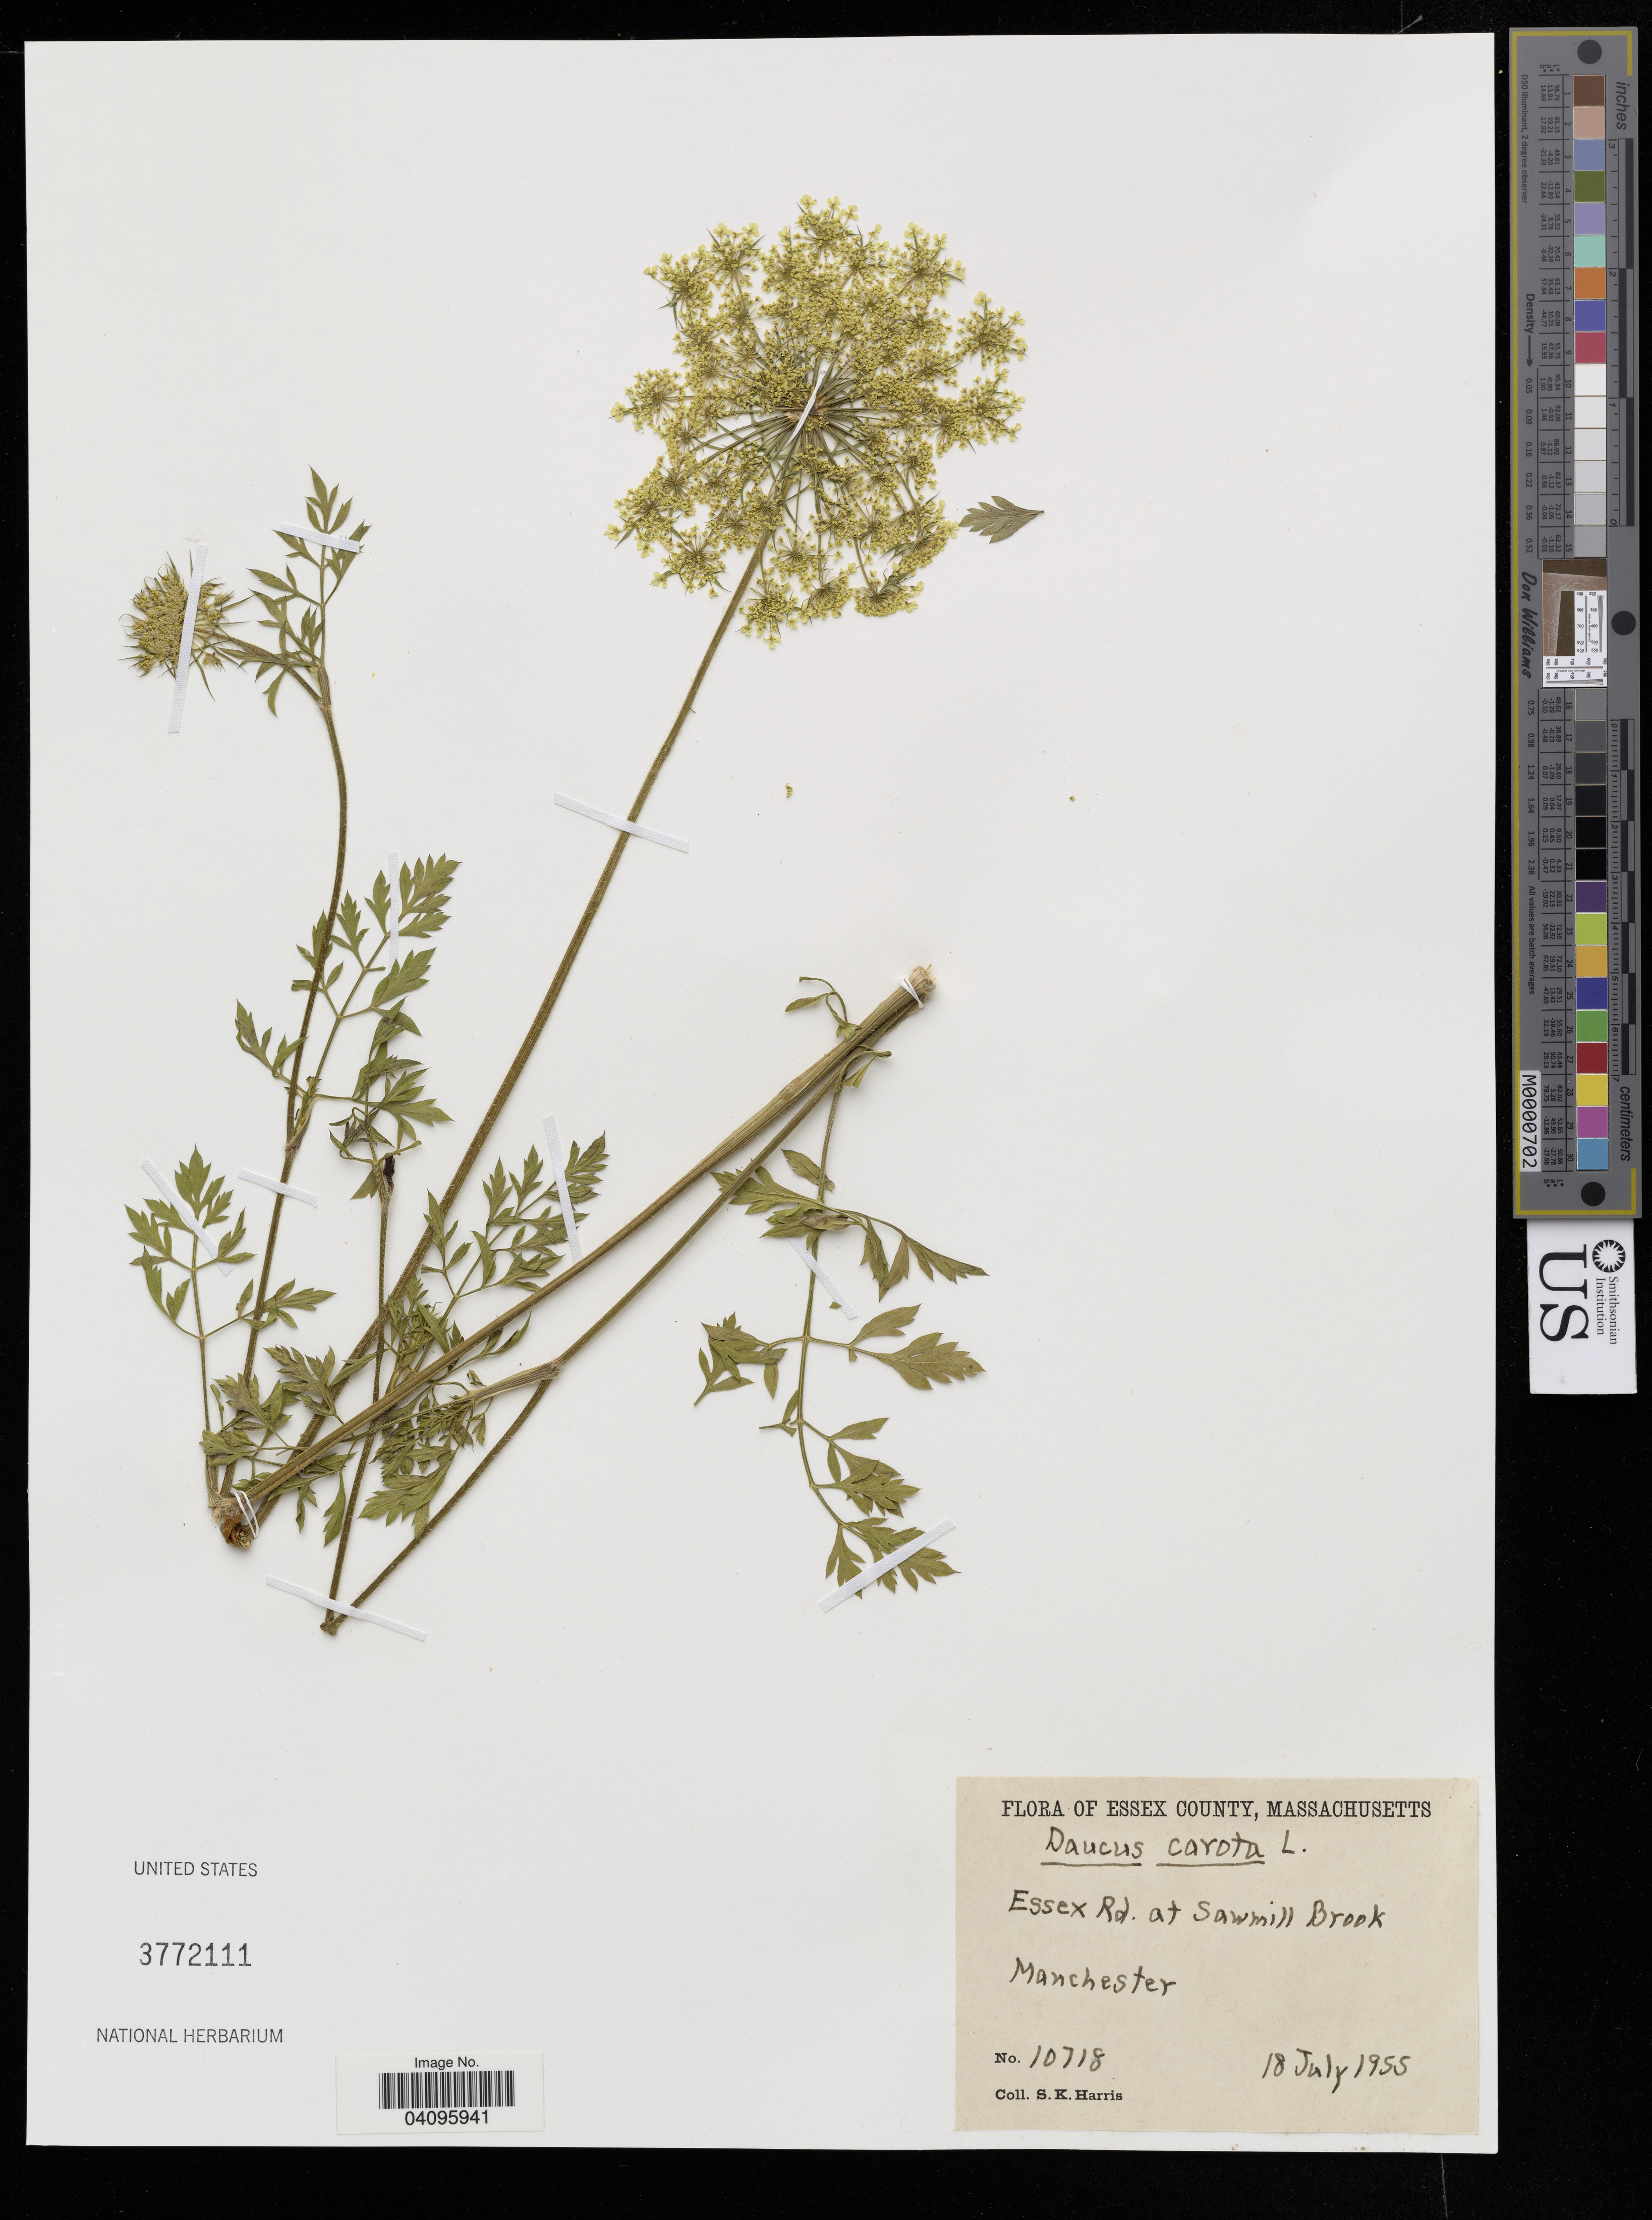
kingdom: Plantae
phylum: Tracheophyta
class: Magnoliopsida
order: Apiales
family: Apiaceae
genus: Daucus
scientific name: Daucus carota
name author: L.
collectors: S. Harris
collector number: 10718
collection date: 1955-10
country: United States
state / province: Massachusetts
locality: Essex County, Essex Rd. at Sawmill Brook. Manchester.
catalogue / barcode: US 3772111